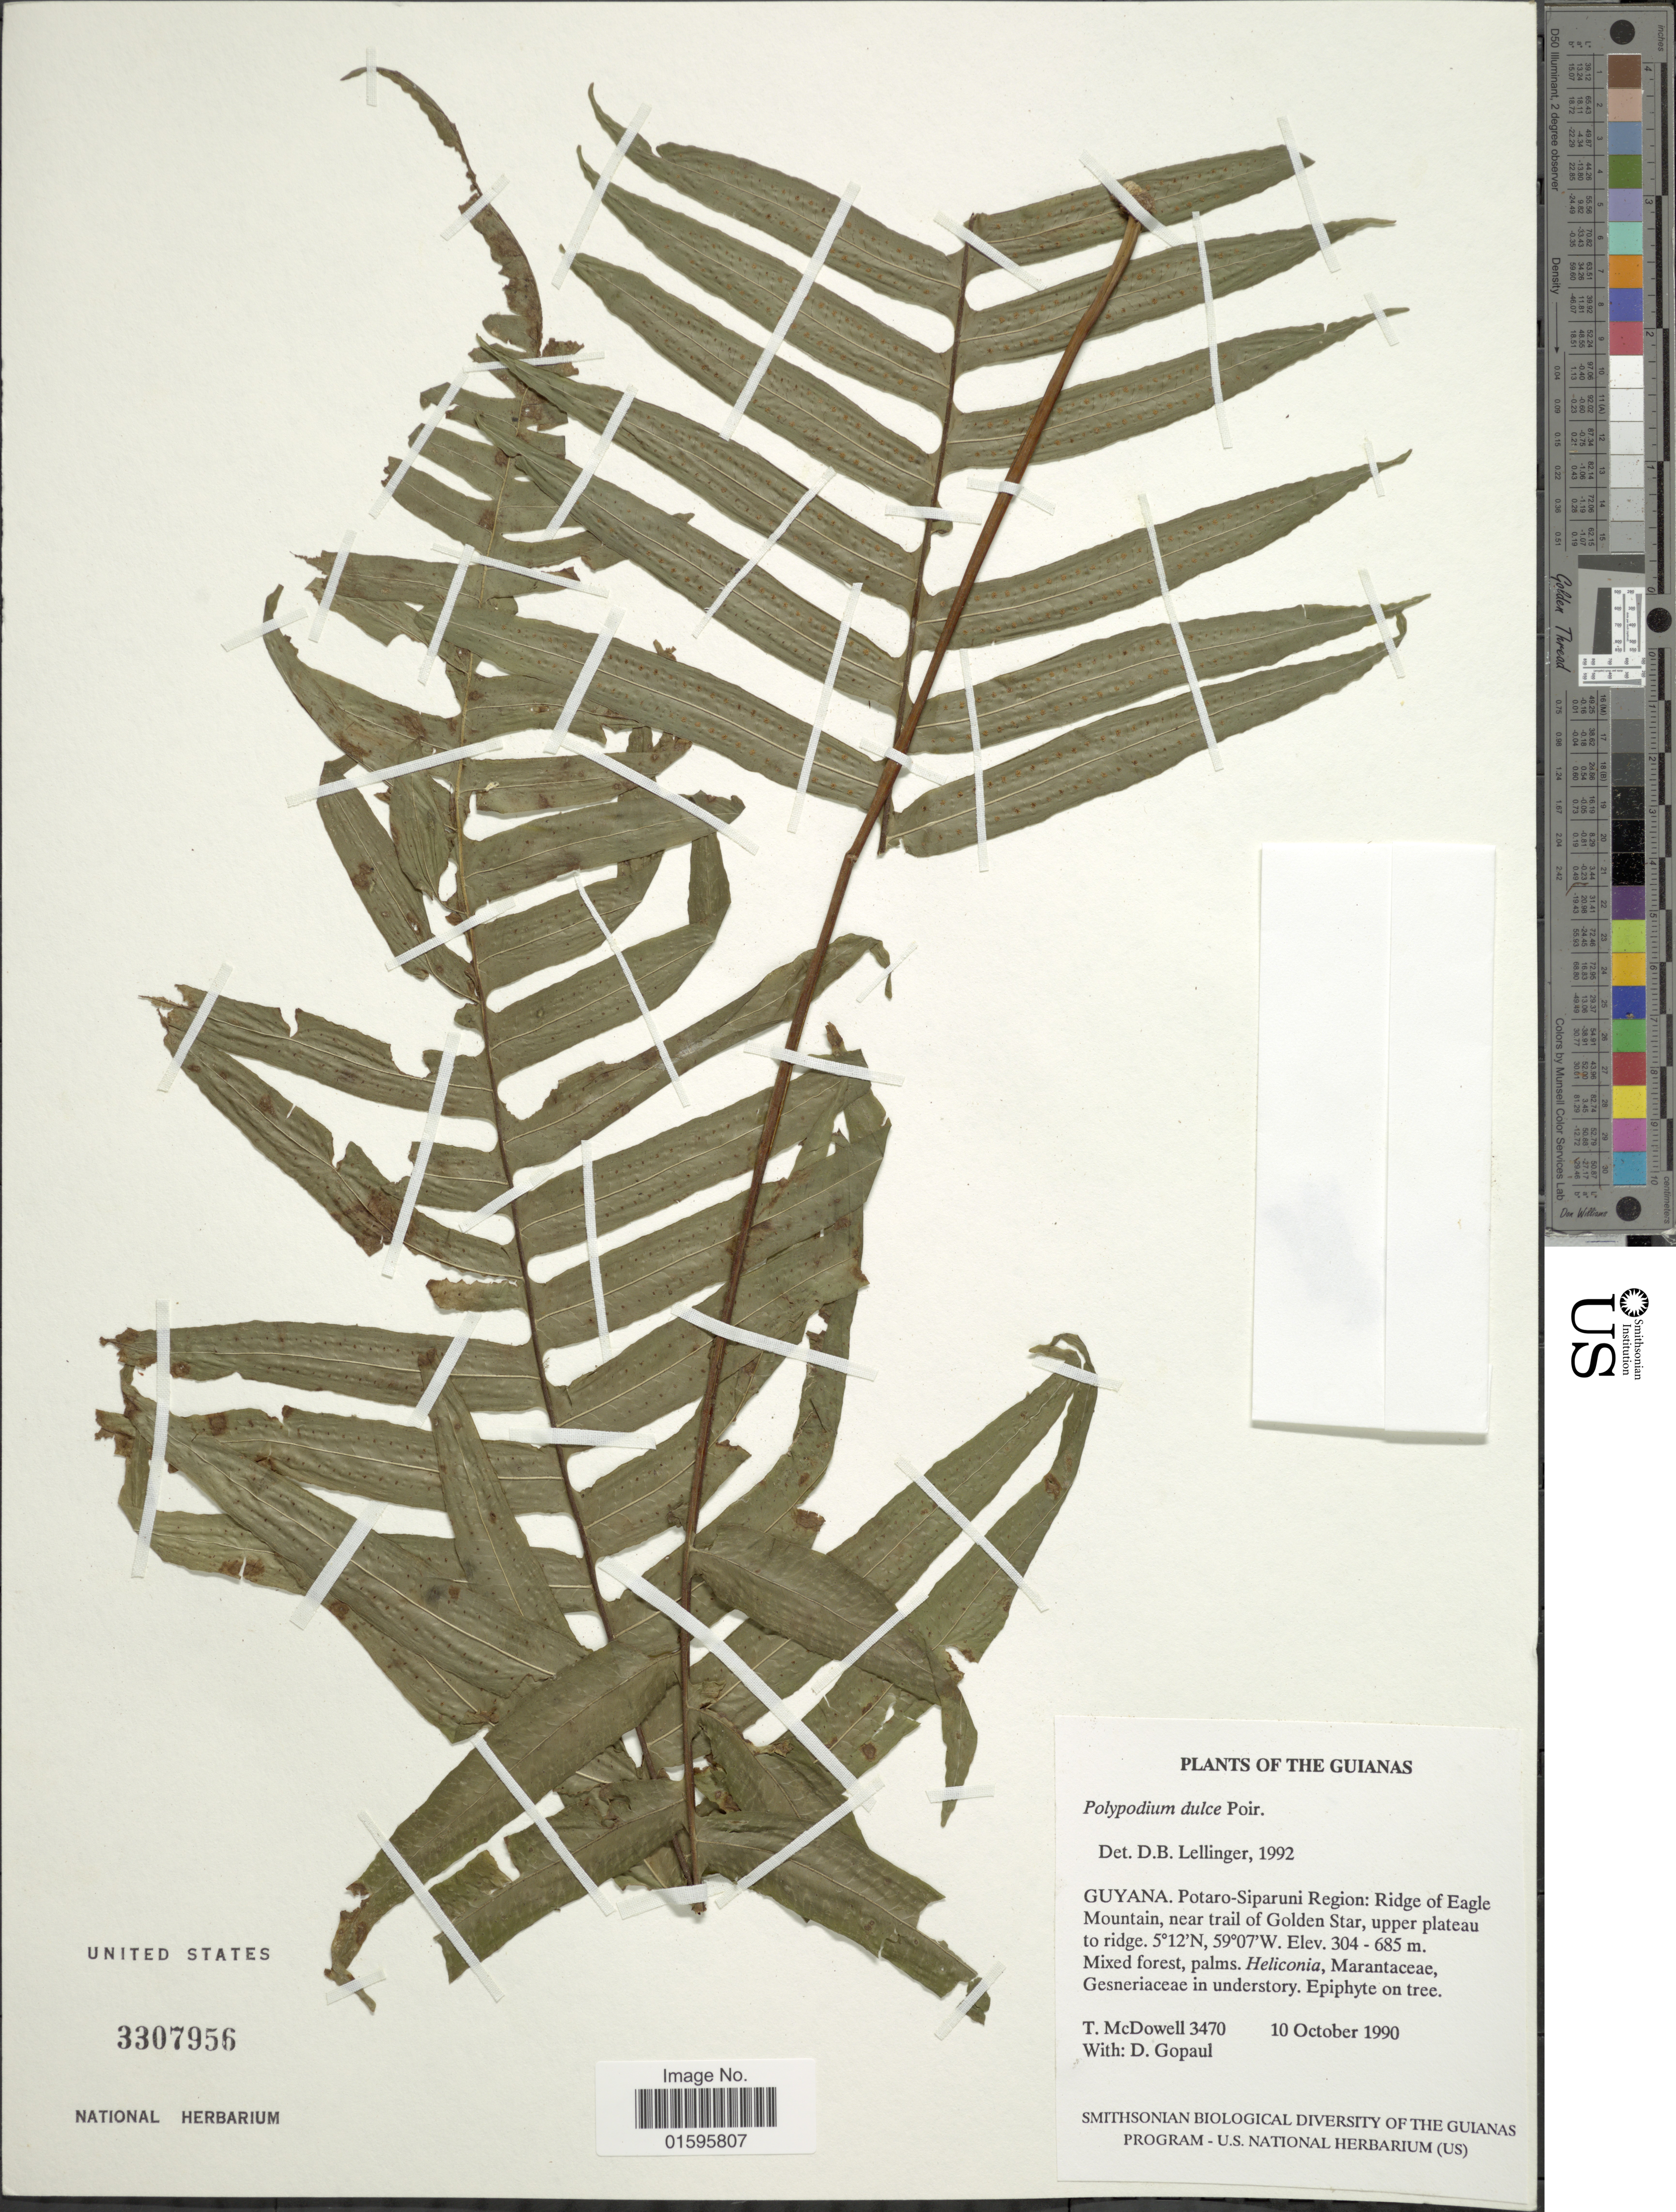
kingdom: Plantae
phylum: Tracheophyta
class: Polypodiopsida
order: Polypodiales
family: Polypodiaceae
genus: Polypodium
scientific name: Polypodium dulce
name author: Poir.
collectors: T. McDowell & D. Gopaul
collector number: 3470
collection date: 1990-10-10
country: Guyana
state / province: Potaro-Siparuni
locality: Guianas, Guyana, Potaro-Siparuni Region, ridge of Eagle Mountain, near trail of Golden Star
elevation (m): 304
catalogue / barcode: US 3307956